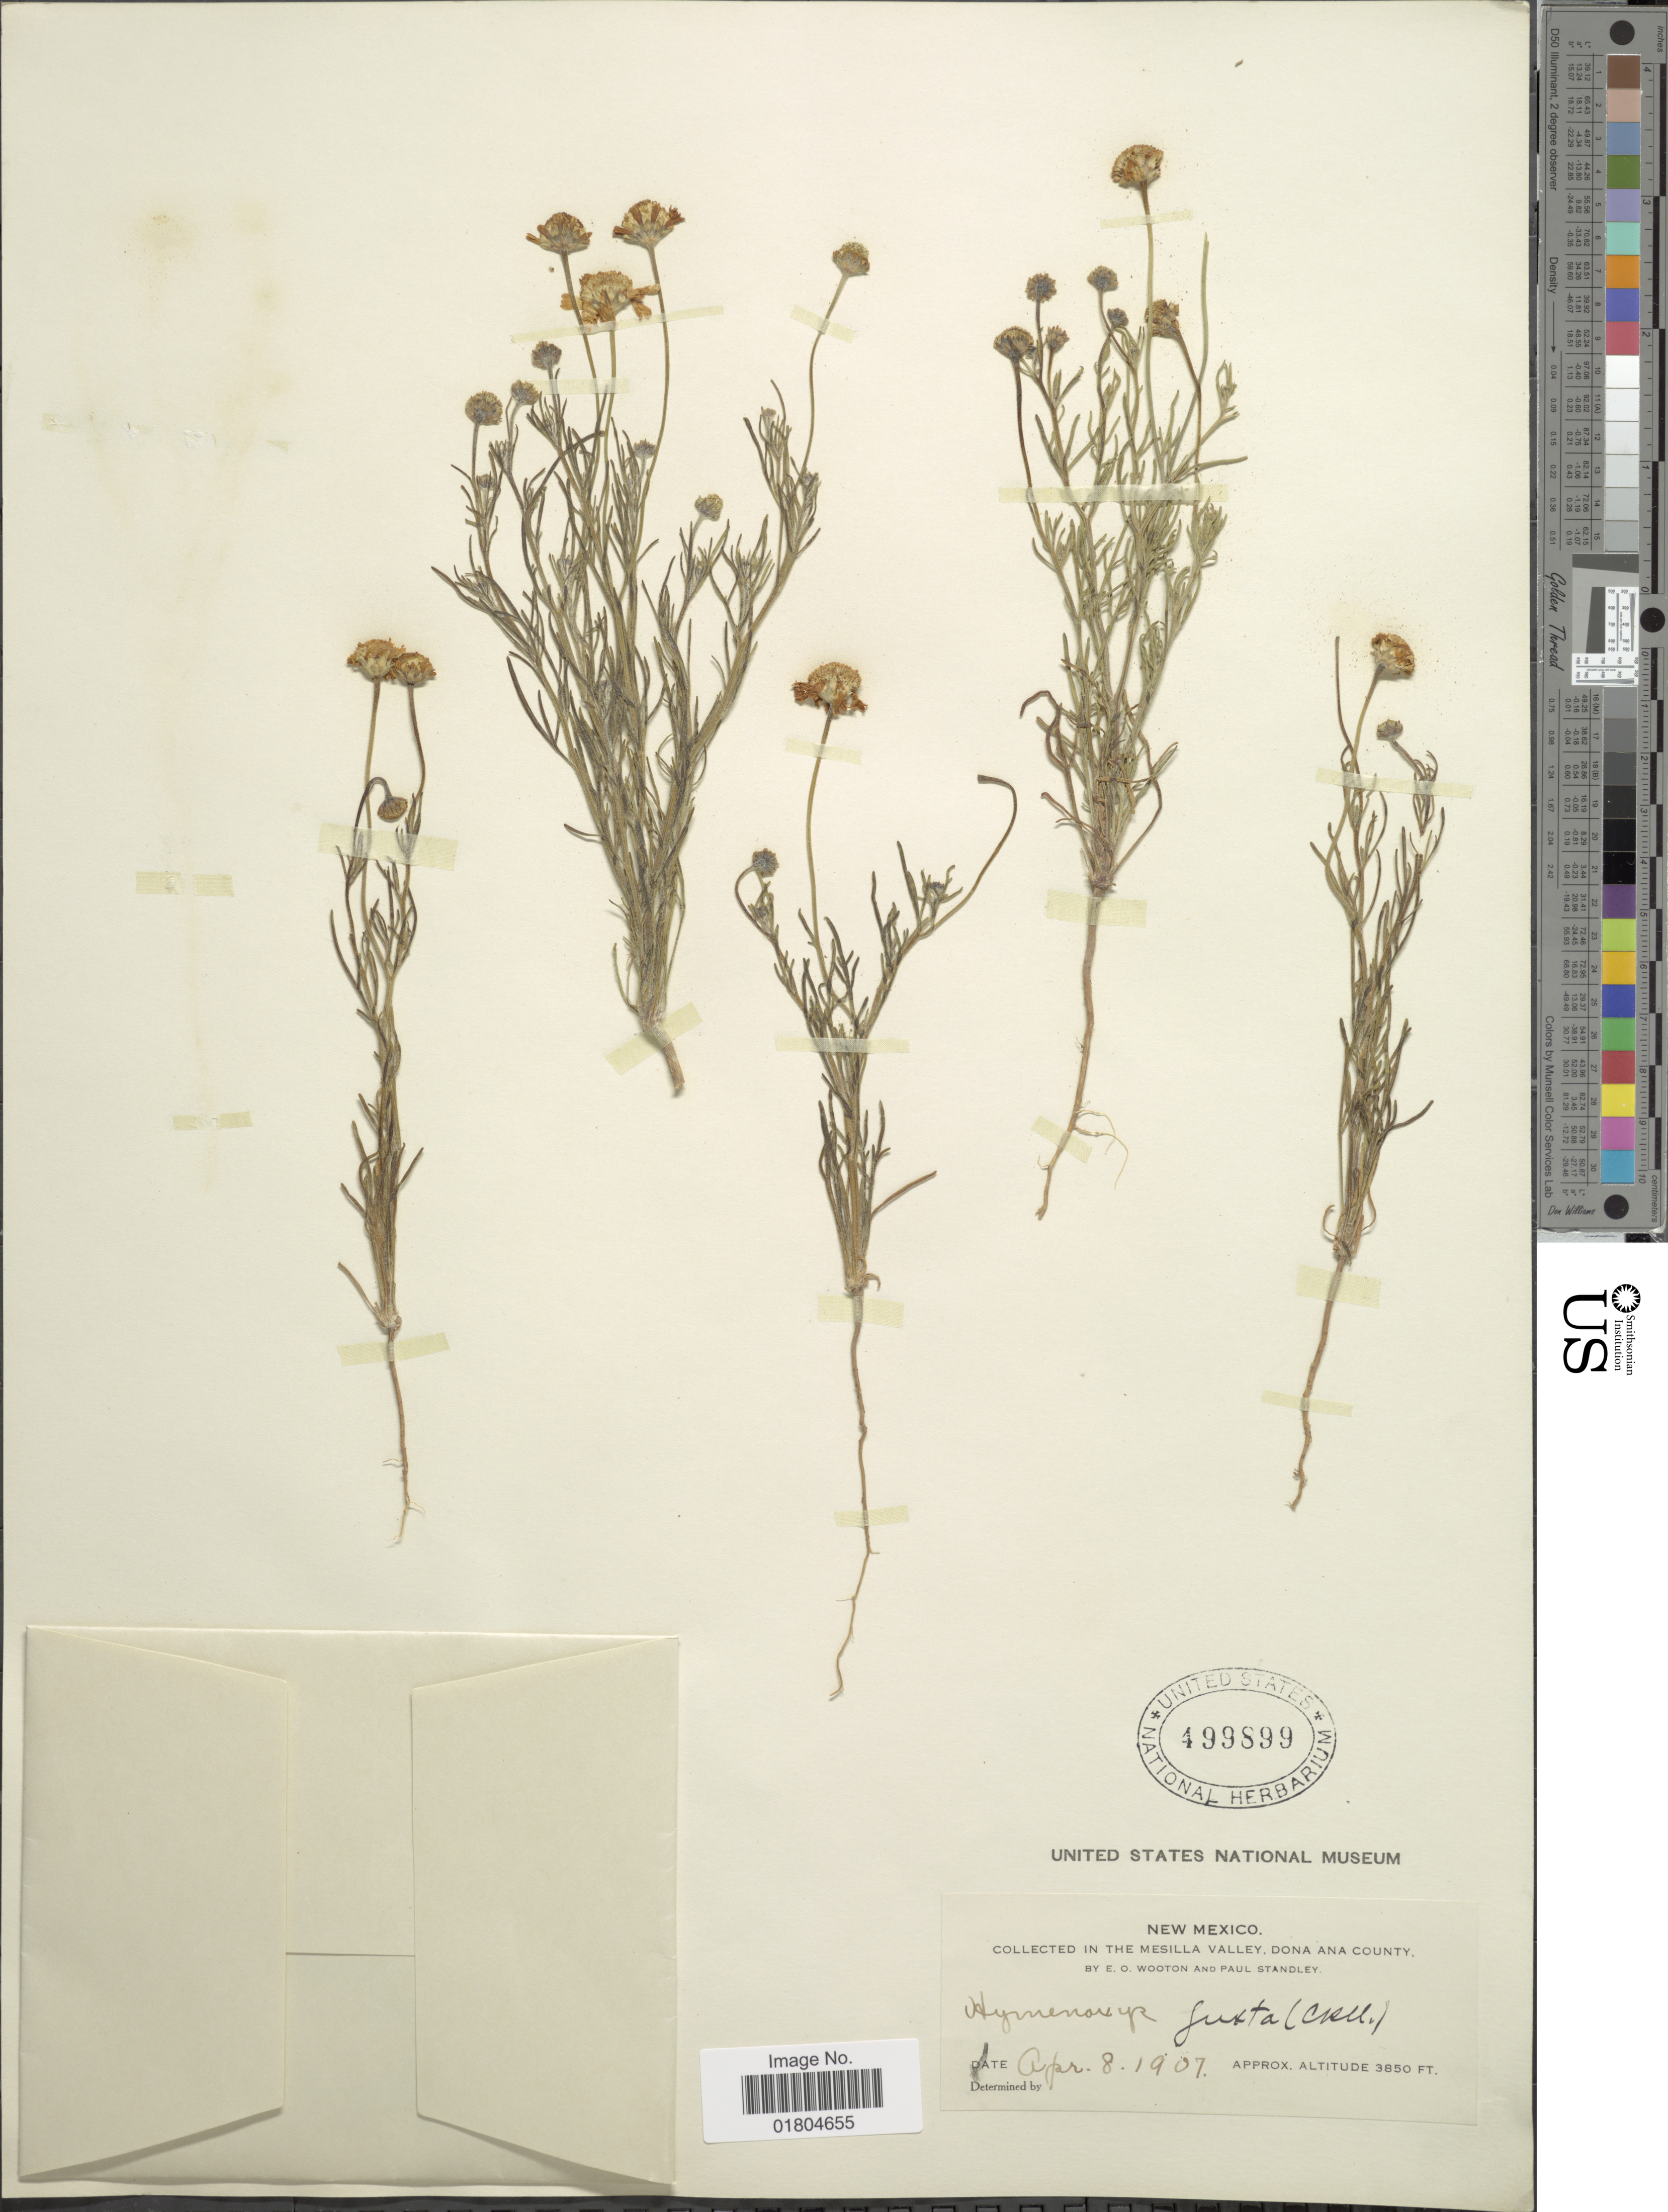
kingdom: Plantae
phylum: Tracheophyta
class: Magnoliopsida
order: Asterales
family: Asteraceae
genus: Hymenoxys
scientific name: Hymenoxys odorata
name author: DC.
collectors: E. O. Wooton & P. C. Standley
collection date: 1907-04-08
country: United States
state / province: New Mexico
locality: The Mesilla Valley, Dona Ana County.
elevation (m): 1173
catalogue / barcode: US 499899